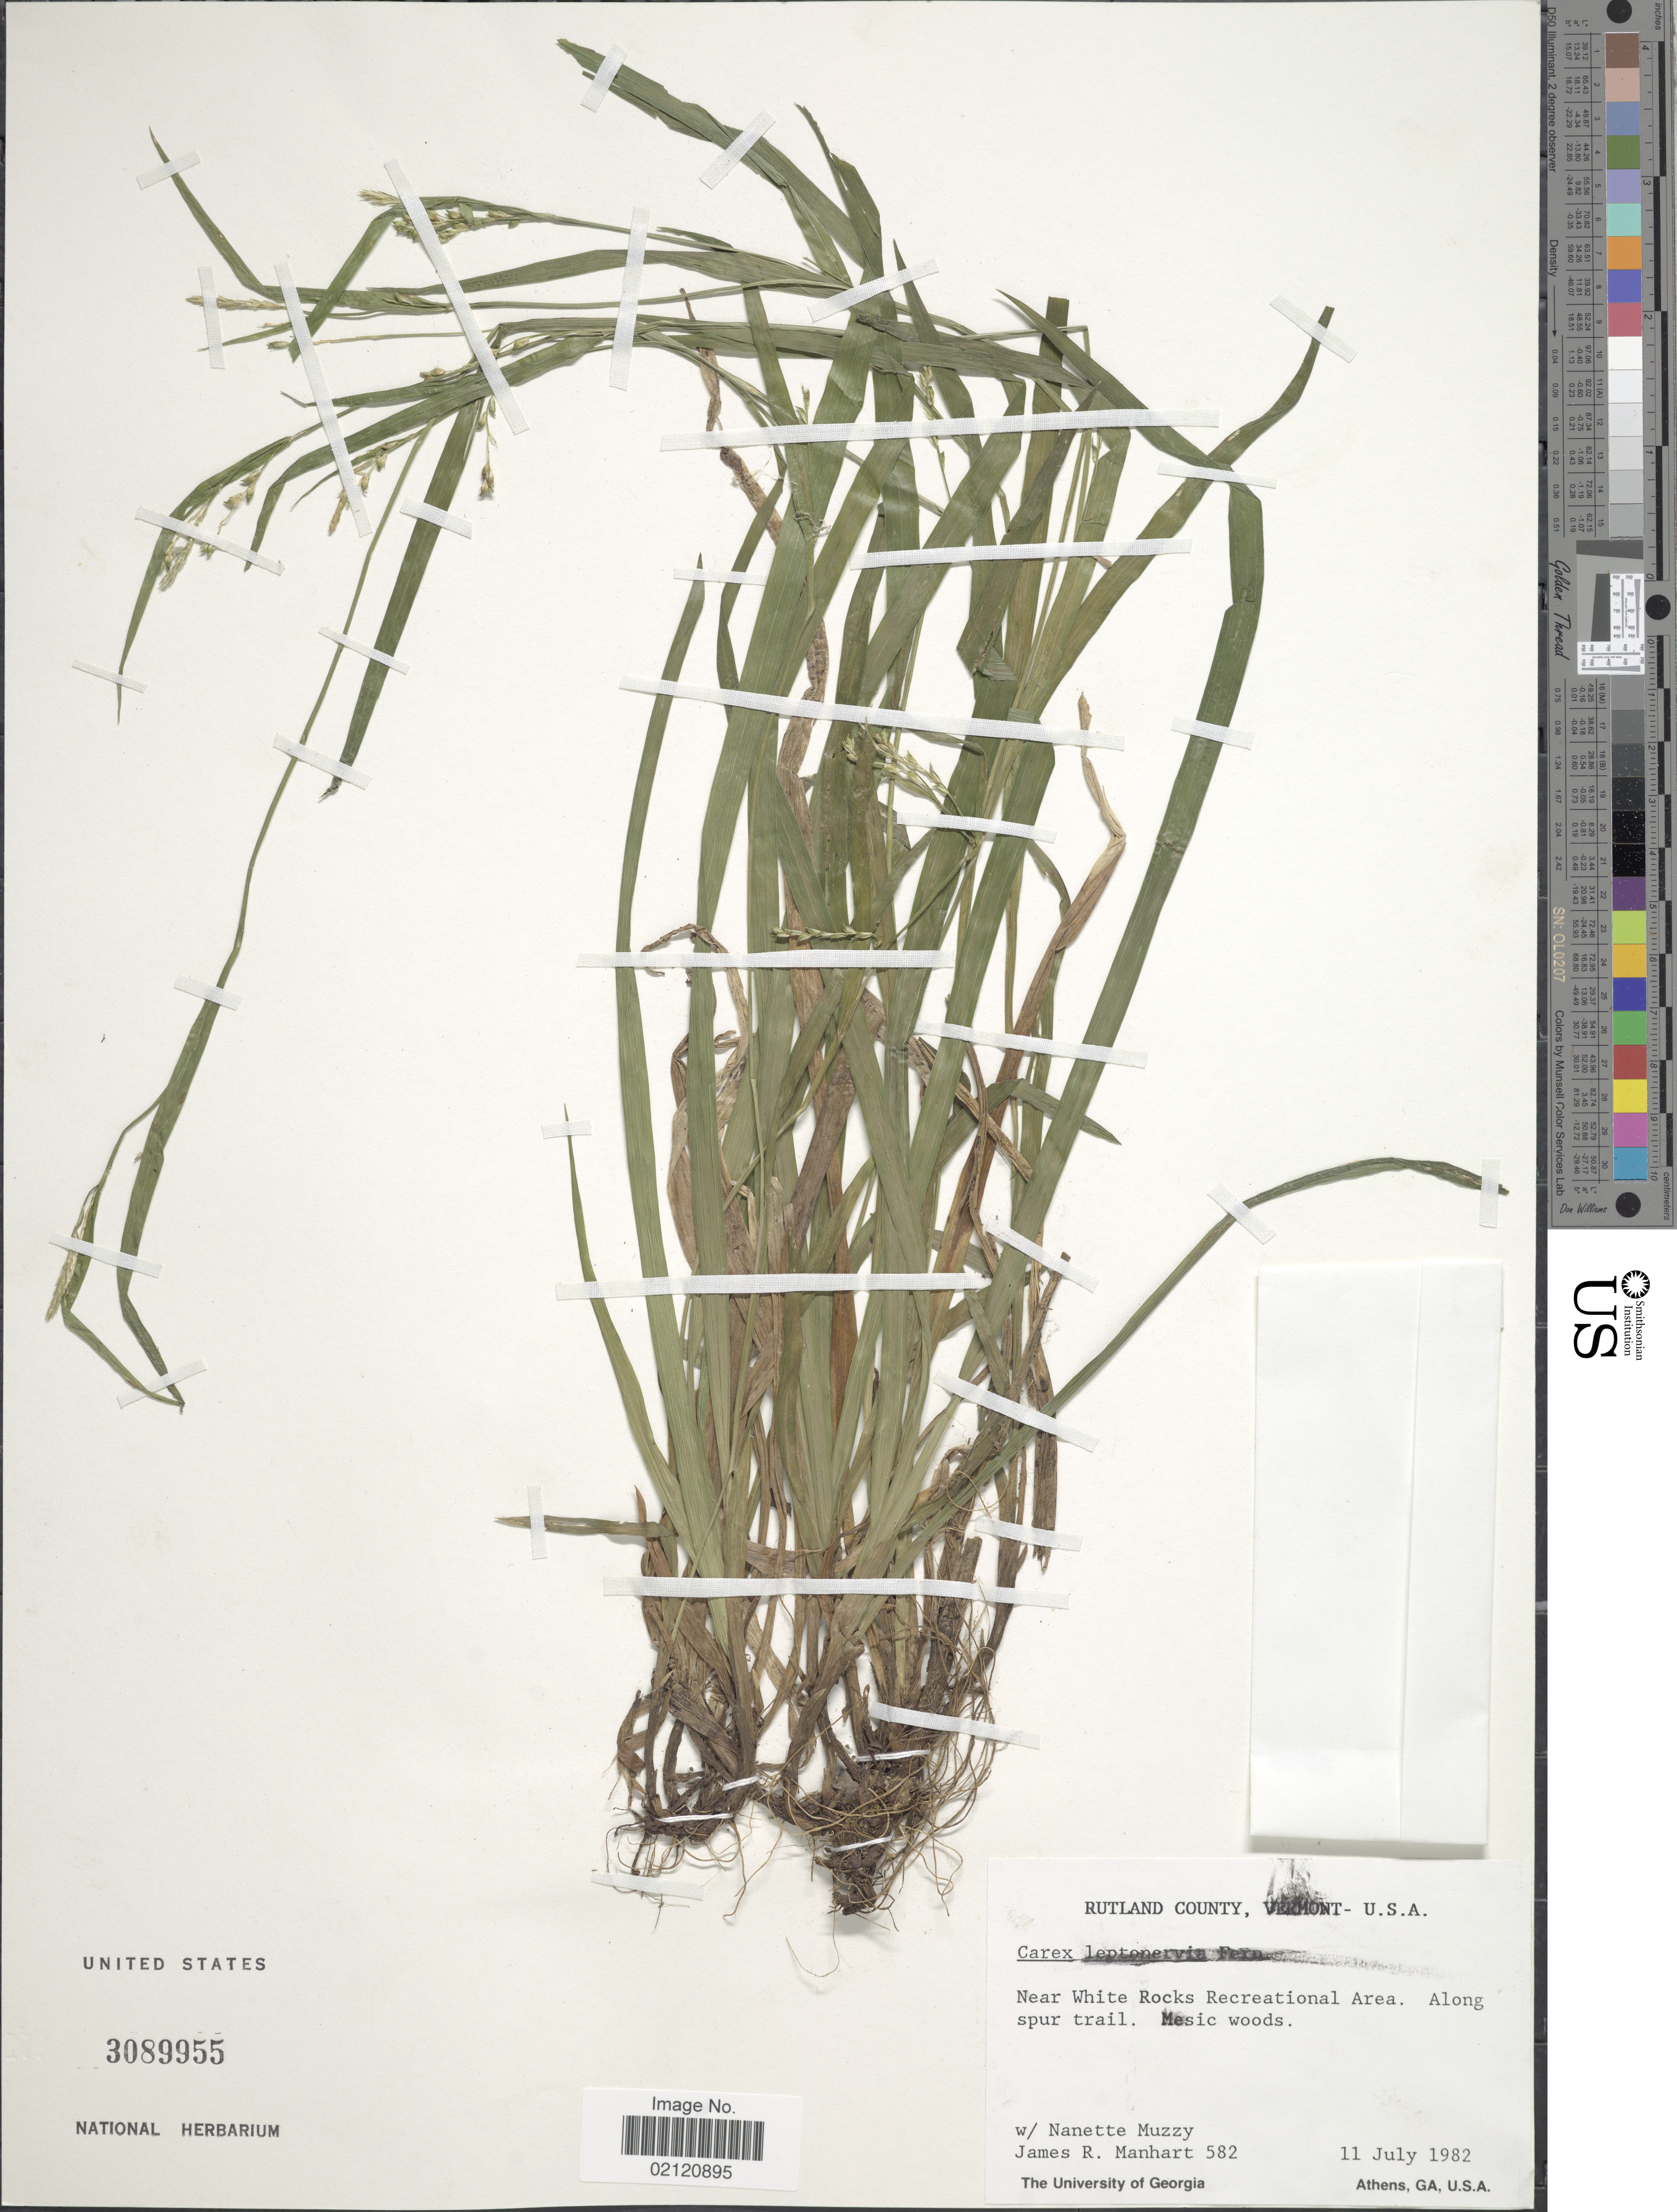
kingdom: Plantae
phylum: Tracheophyta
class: Liliopsida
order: Poales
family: Cyperaceae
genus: Carex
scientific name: Carex leptonervia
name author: (Fernald) Fernald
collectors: J. Manhart & N. Muzzy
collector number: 582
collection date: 1982-07-11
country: United States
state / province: Vermont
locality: Rutland County, Near White Rocks Recreational Area. Along spur trail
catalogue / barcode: US 3089955